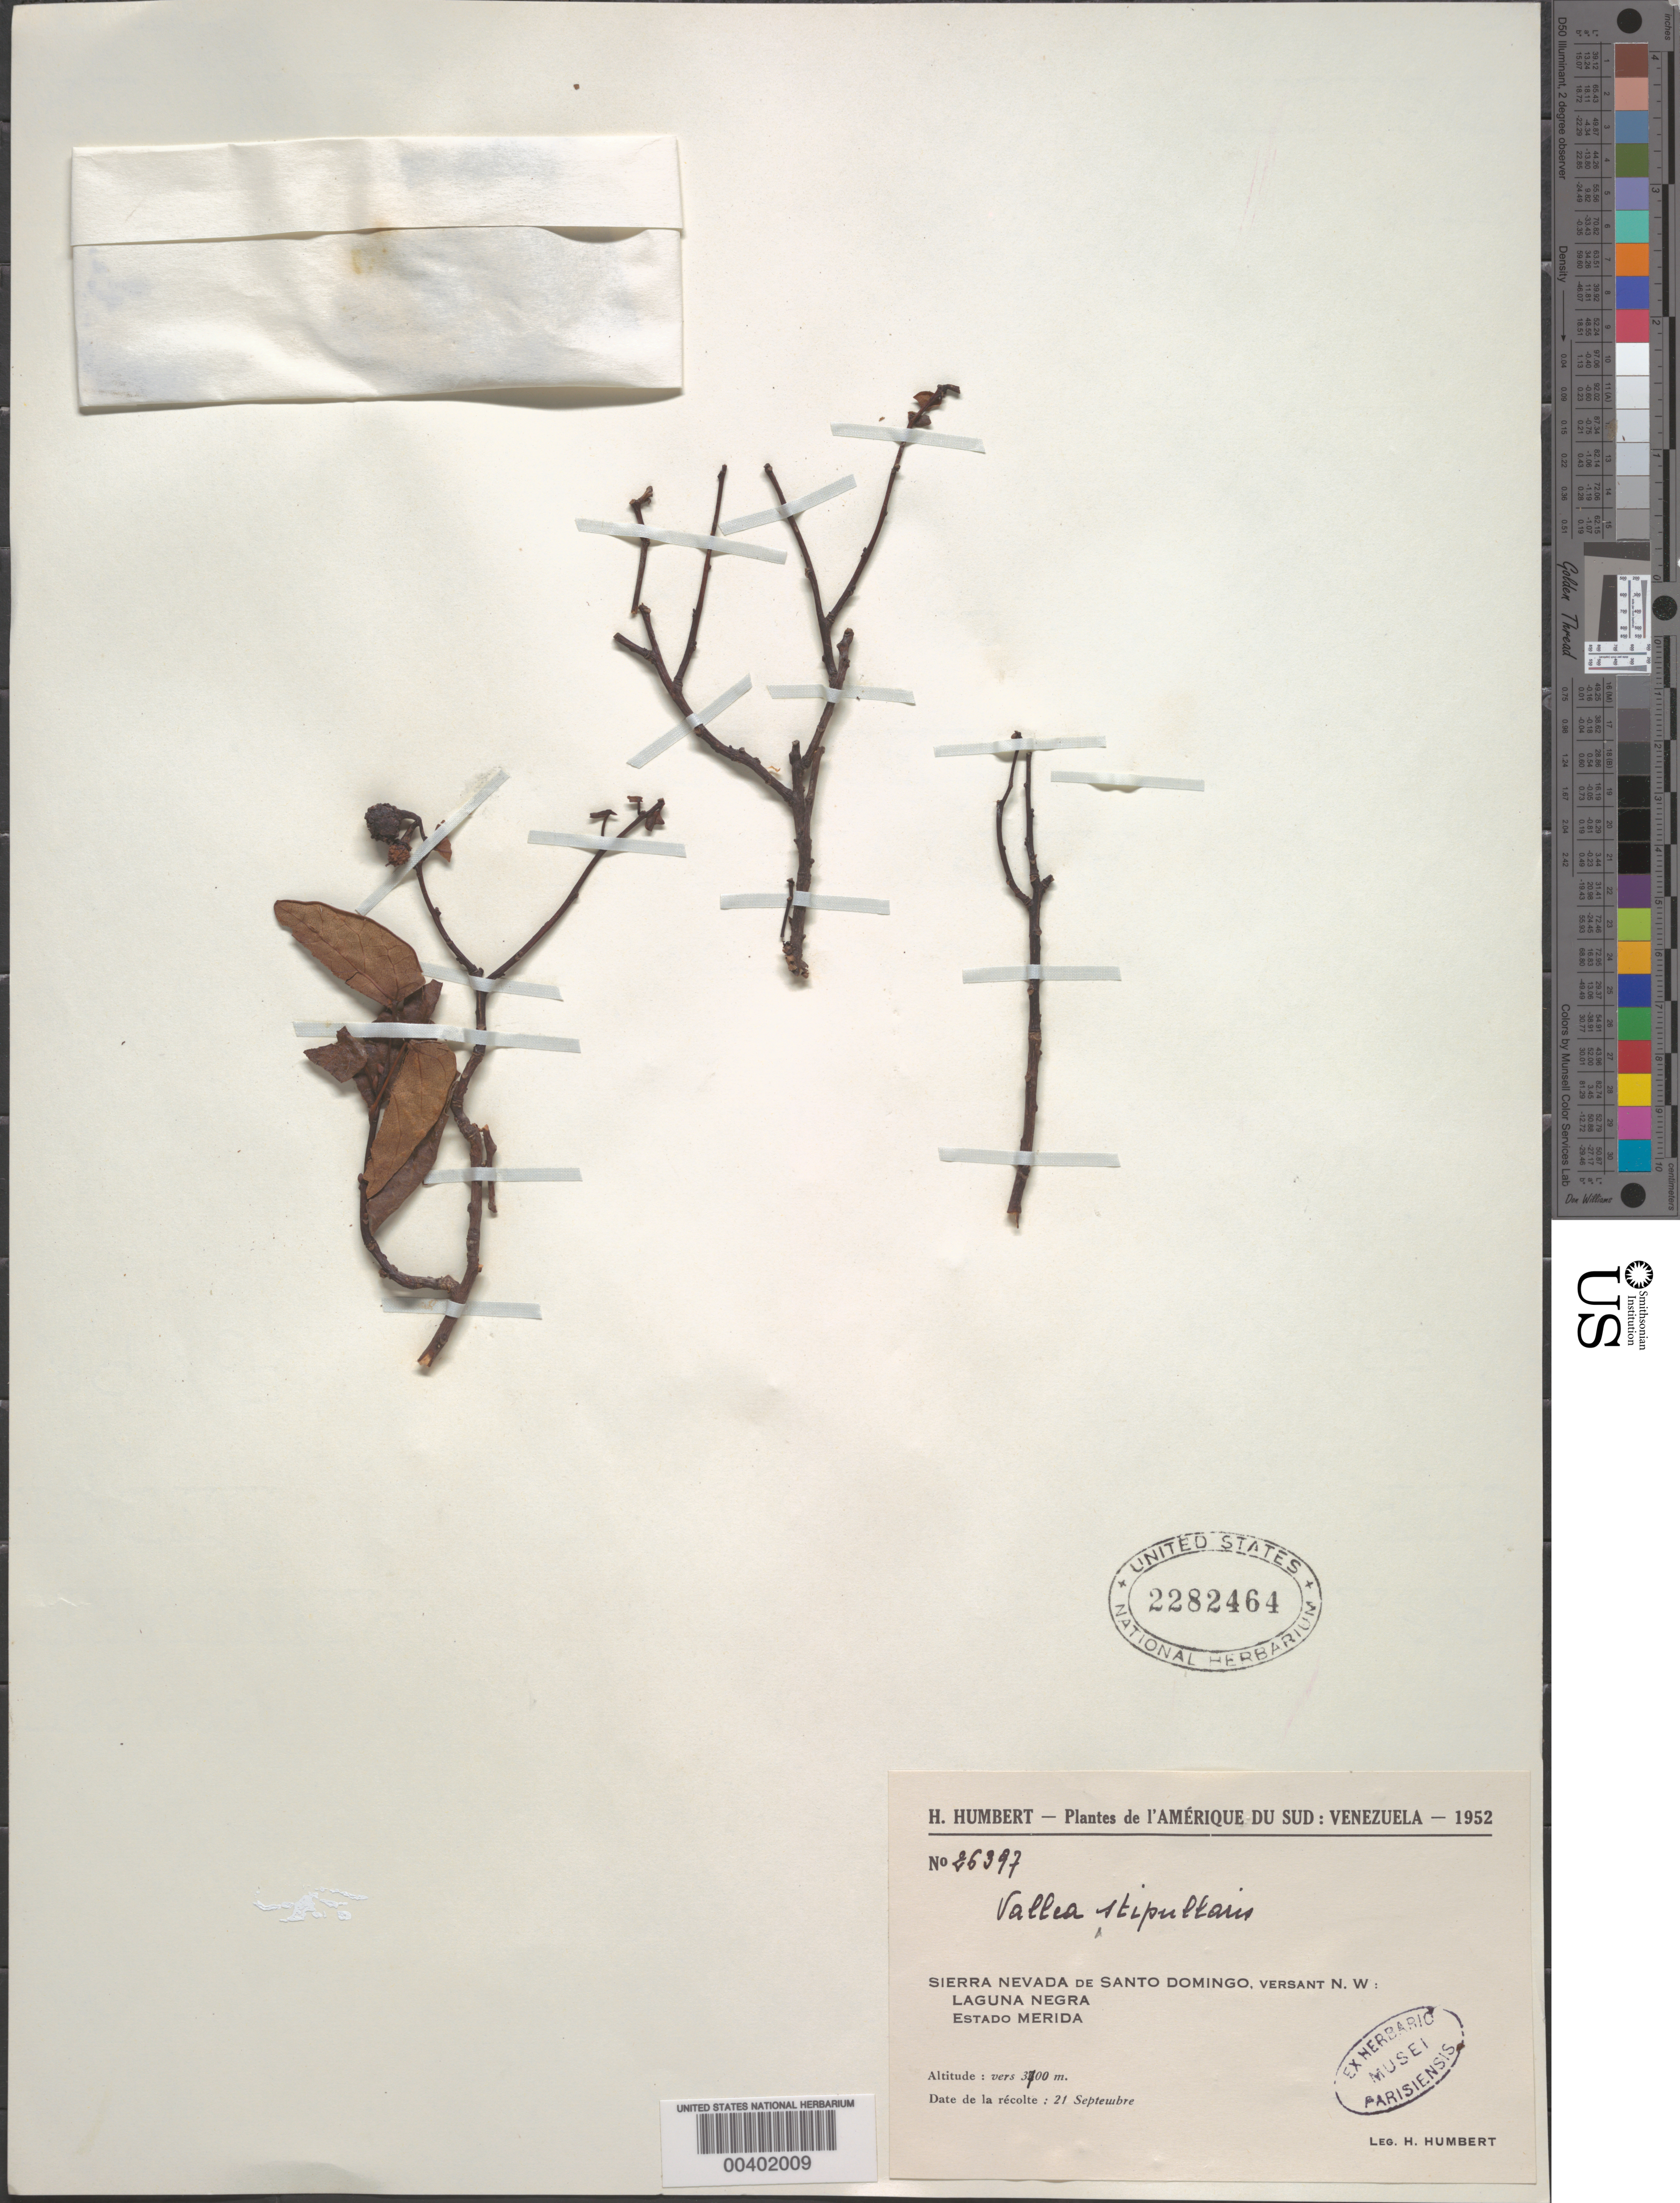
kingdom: Plantae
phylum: Tracheophyta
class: Magnoliopsida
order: Oxalidales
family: Elaeocarpaceae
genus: Vallea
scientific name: Vallea stipularis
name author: L. f.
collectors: H. Humbert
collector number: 26397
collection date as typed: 21 Sep 1952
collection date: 1952-09-21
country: Venezuela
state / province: Mérida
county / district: Rangel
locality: Sierra Nevada de Santo Domingo, versant N.W.: Laguna Negra. Negra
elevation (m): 3700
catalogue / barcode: US 2282464